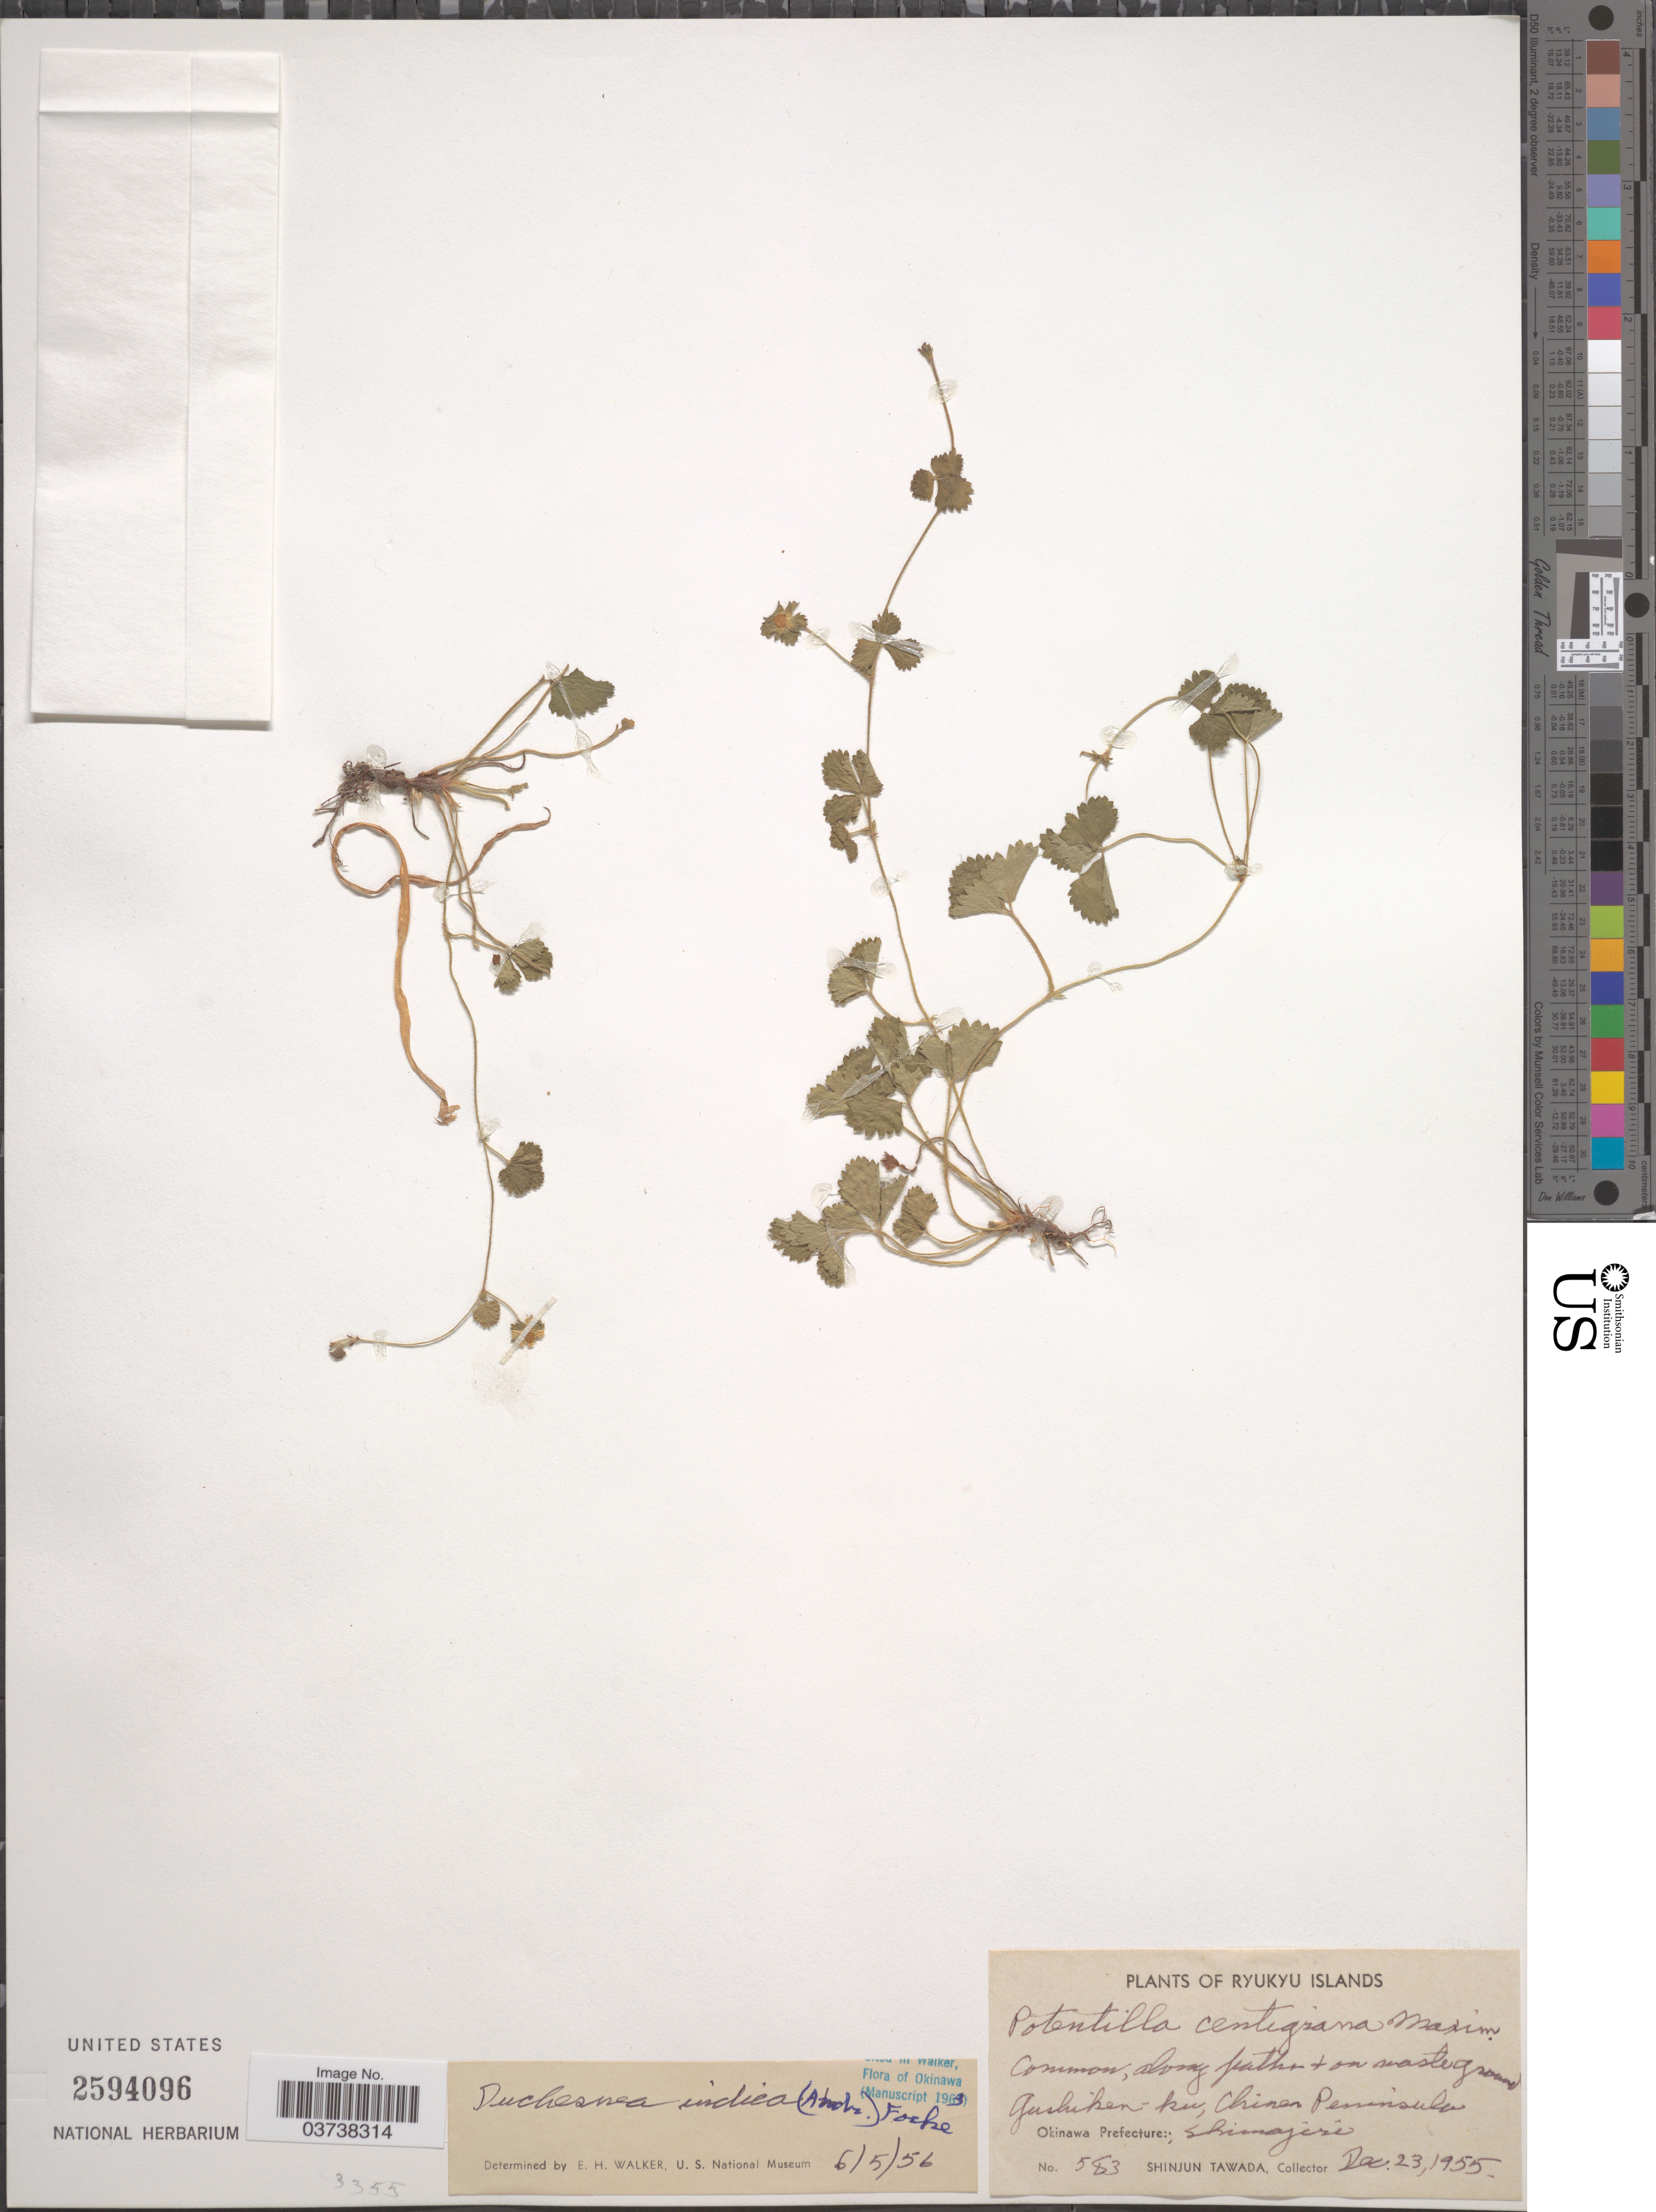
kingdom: Plantae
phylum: Tracheophyta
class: Magnoliopsida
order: Rosales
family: Rosaceae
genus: Potentilla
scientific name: Potentilla indica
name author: (Andrews) Th. Wolf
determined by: Strong, Mark T., (BOT), Smithsonian Institution - National Museum of Natural History (UNITED STATES)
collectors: S. Tawada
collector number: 583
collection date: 1955-12-23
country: Japan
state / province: Okinawa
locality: Ryukyu Islands. Gushiken-ku, Chinen Peninsula. Okinawa Prefecture; Shimajiri.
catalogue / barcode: US 2594096